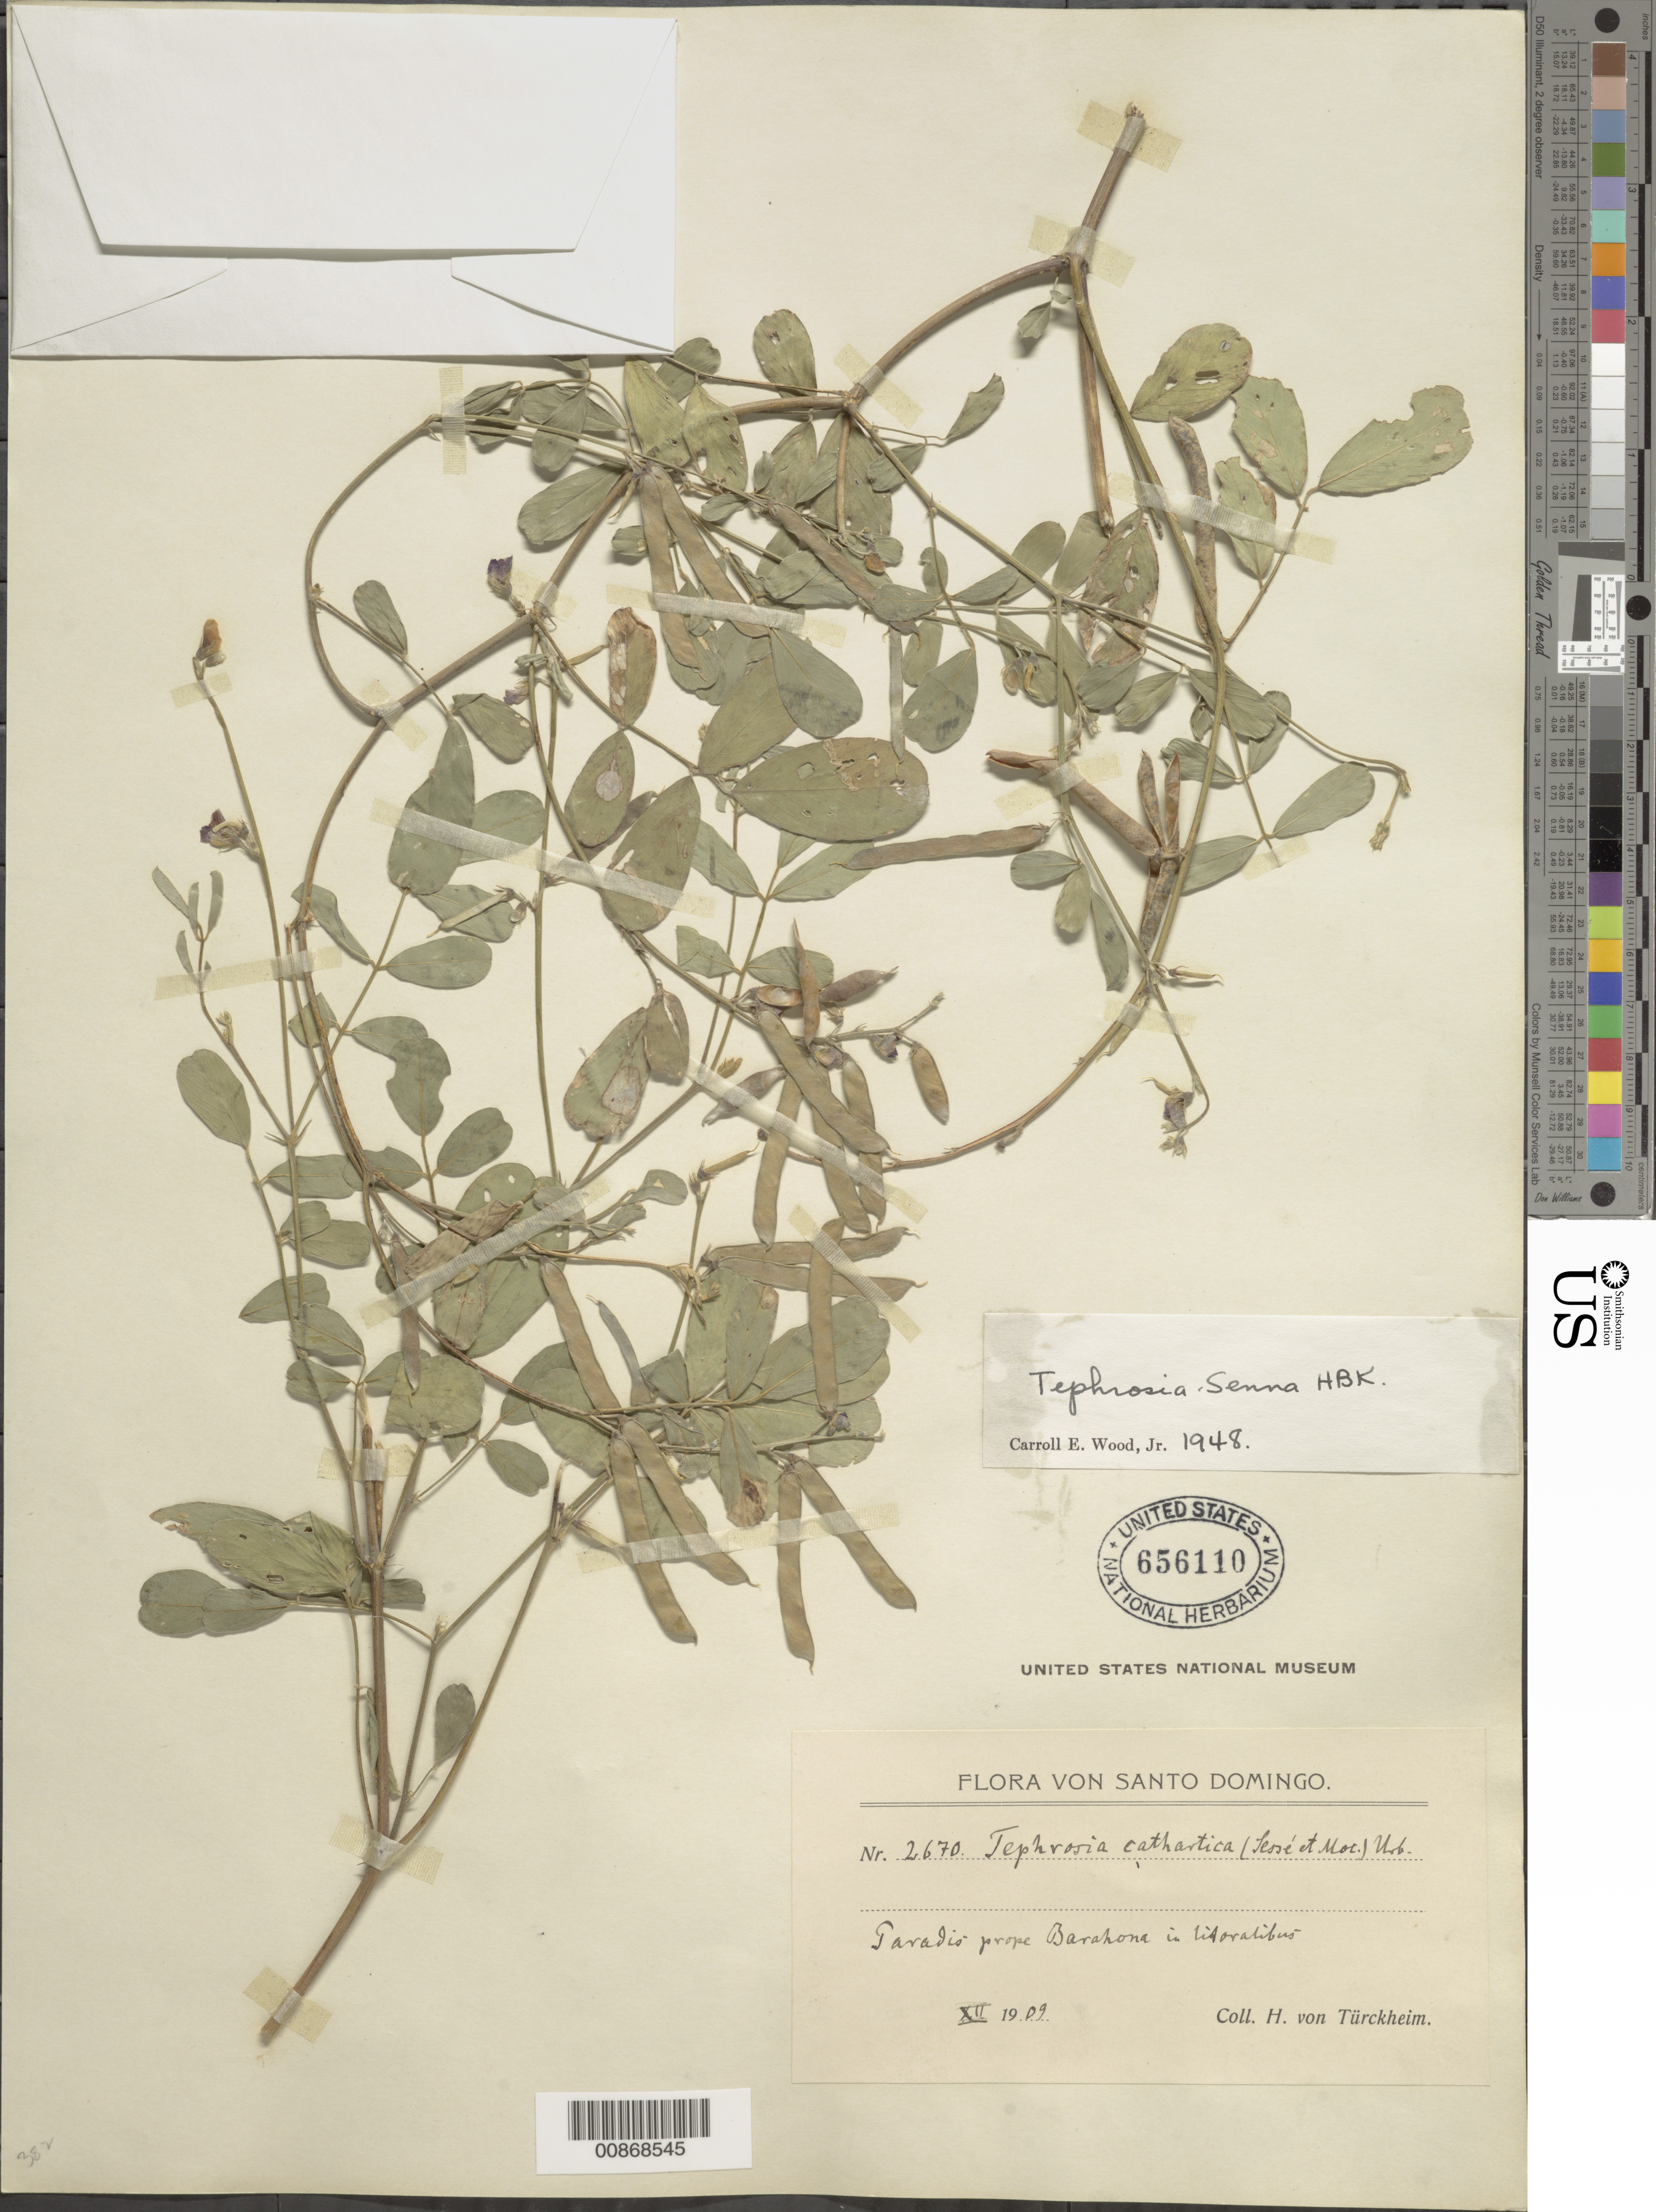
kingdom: Plantae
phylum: Tracheophyta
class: Magnoliopsida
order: Fabales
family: Fabaceae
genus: Tephrosia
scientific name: Tephrosia senna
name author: Kunth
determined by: Wood, C. E., Jr.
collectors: H. von Türckheim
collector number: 2670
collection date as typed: Dec 1909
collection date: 1909-12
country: Dominican Republic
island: Hispaniola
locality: Paradis prope Barahona.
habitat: In litoralibus.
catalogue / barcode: US 656110